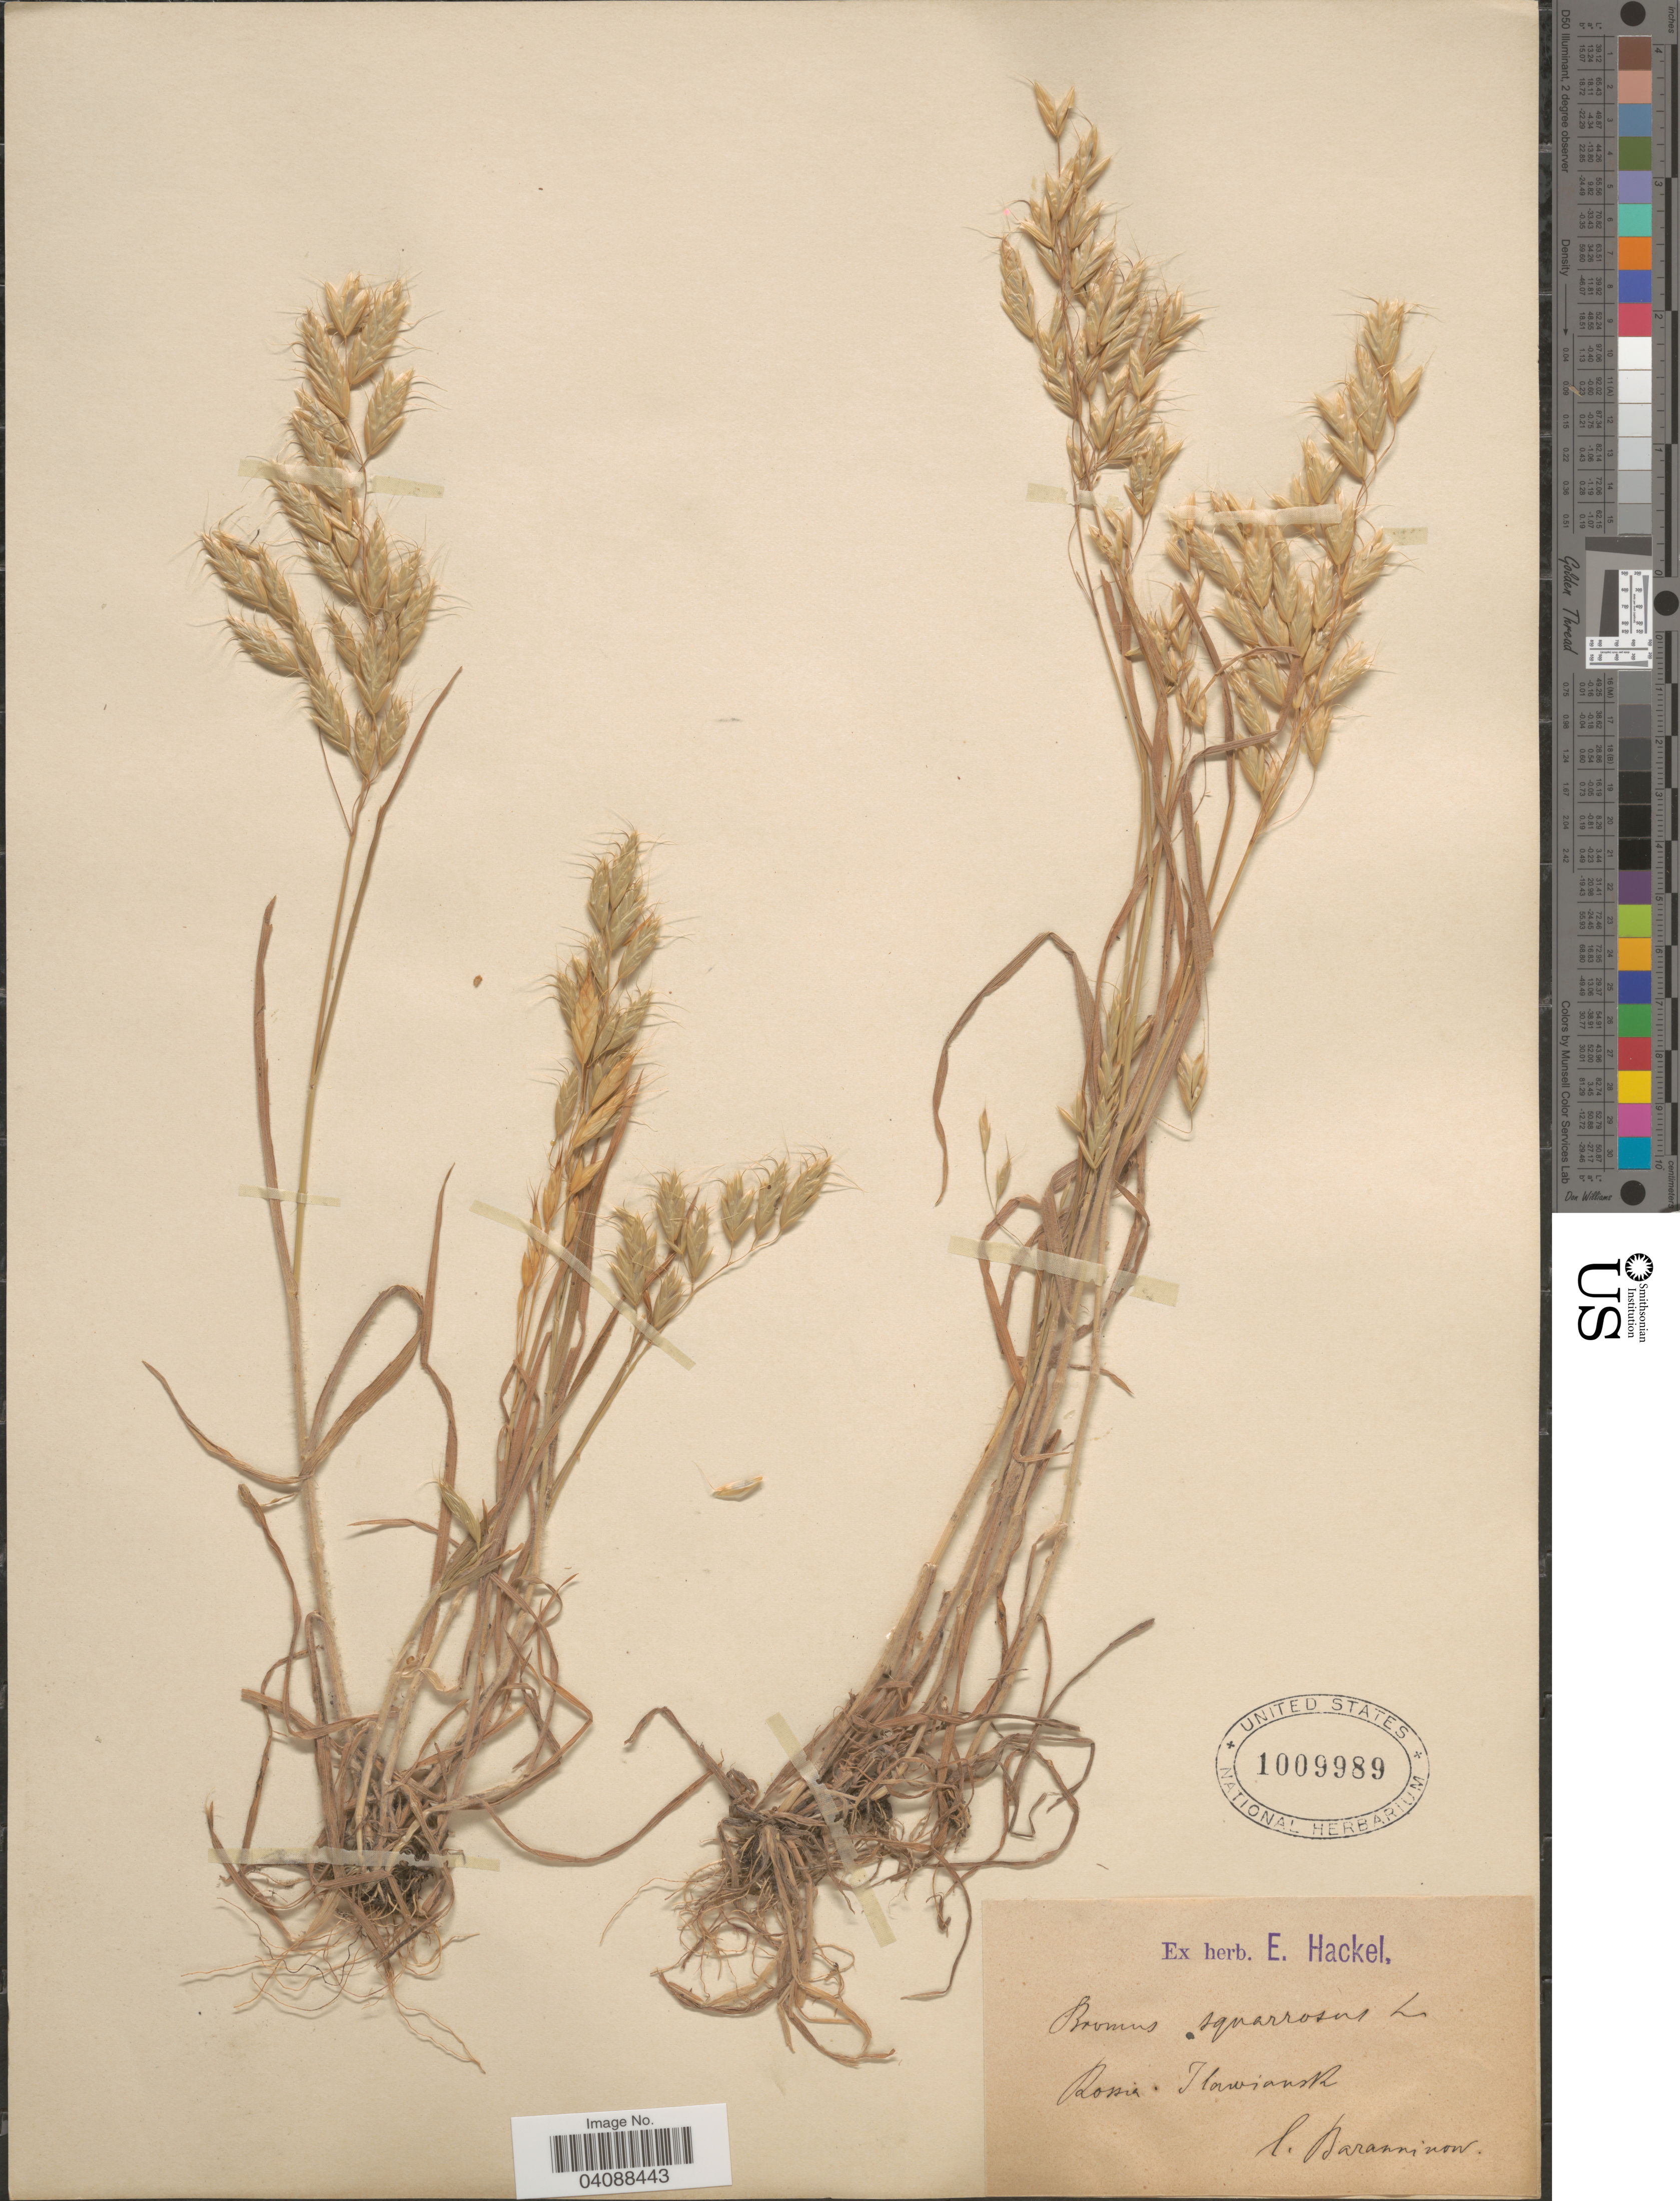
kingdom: Plantae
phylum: Tracheophyta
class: Liliopsida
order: Poales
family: Poaceae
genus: Bromus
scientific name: Bromus squarrosus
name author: L.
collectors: Baranninow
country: Ukraine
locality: Rossia. Slawiansk.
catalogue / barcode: US 1009989